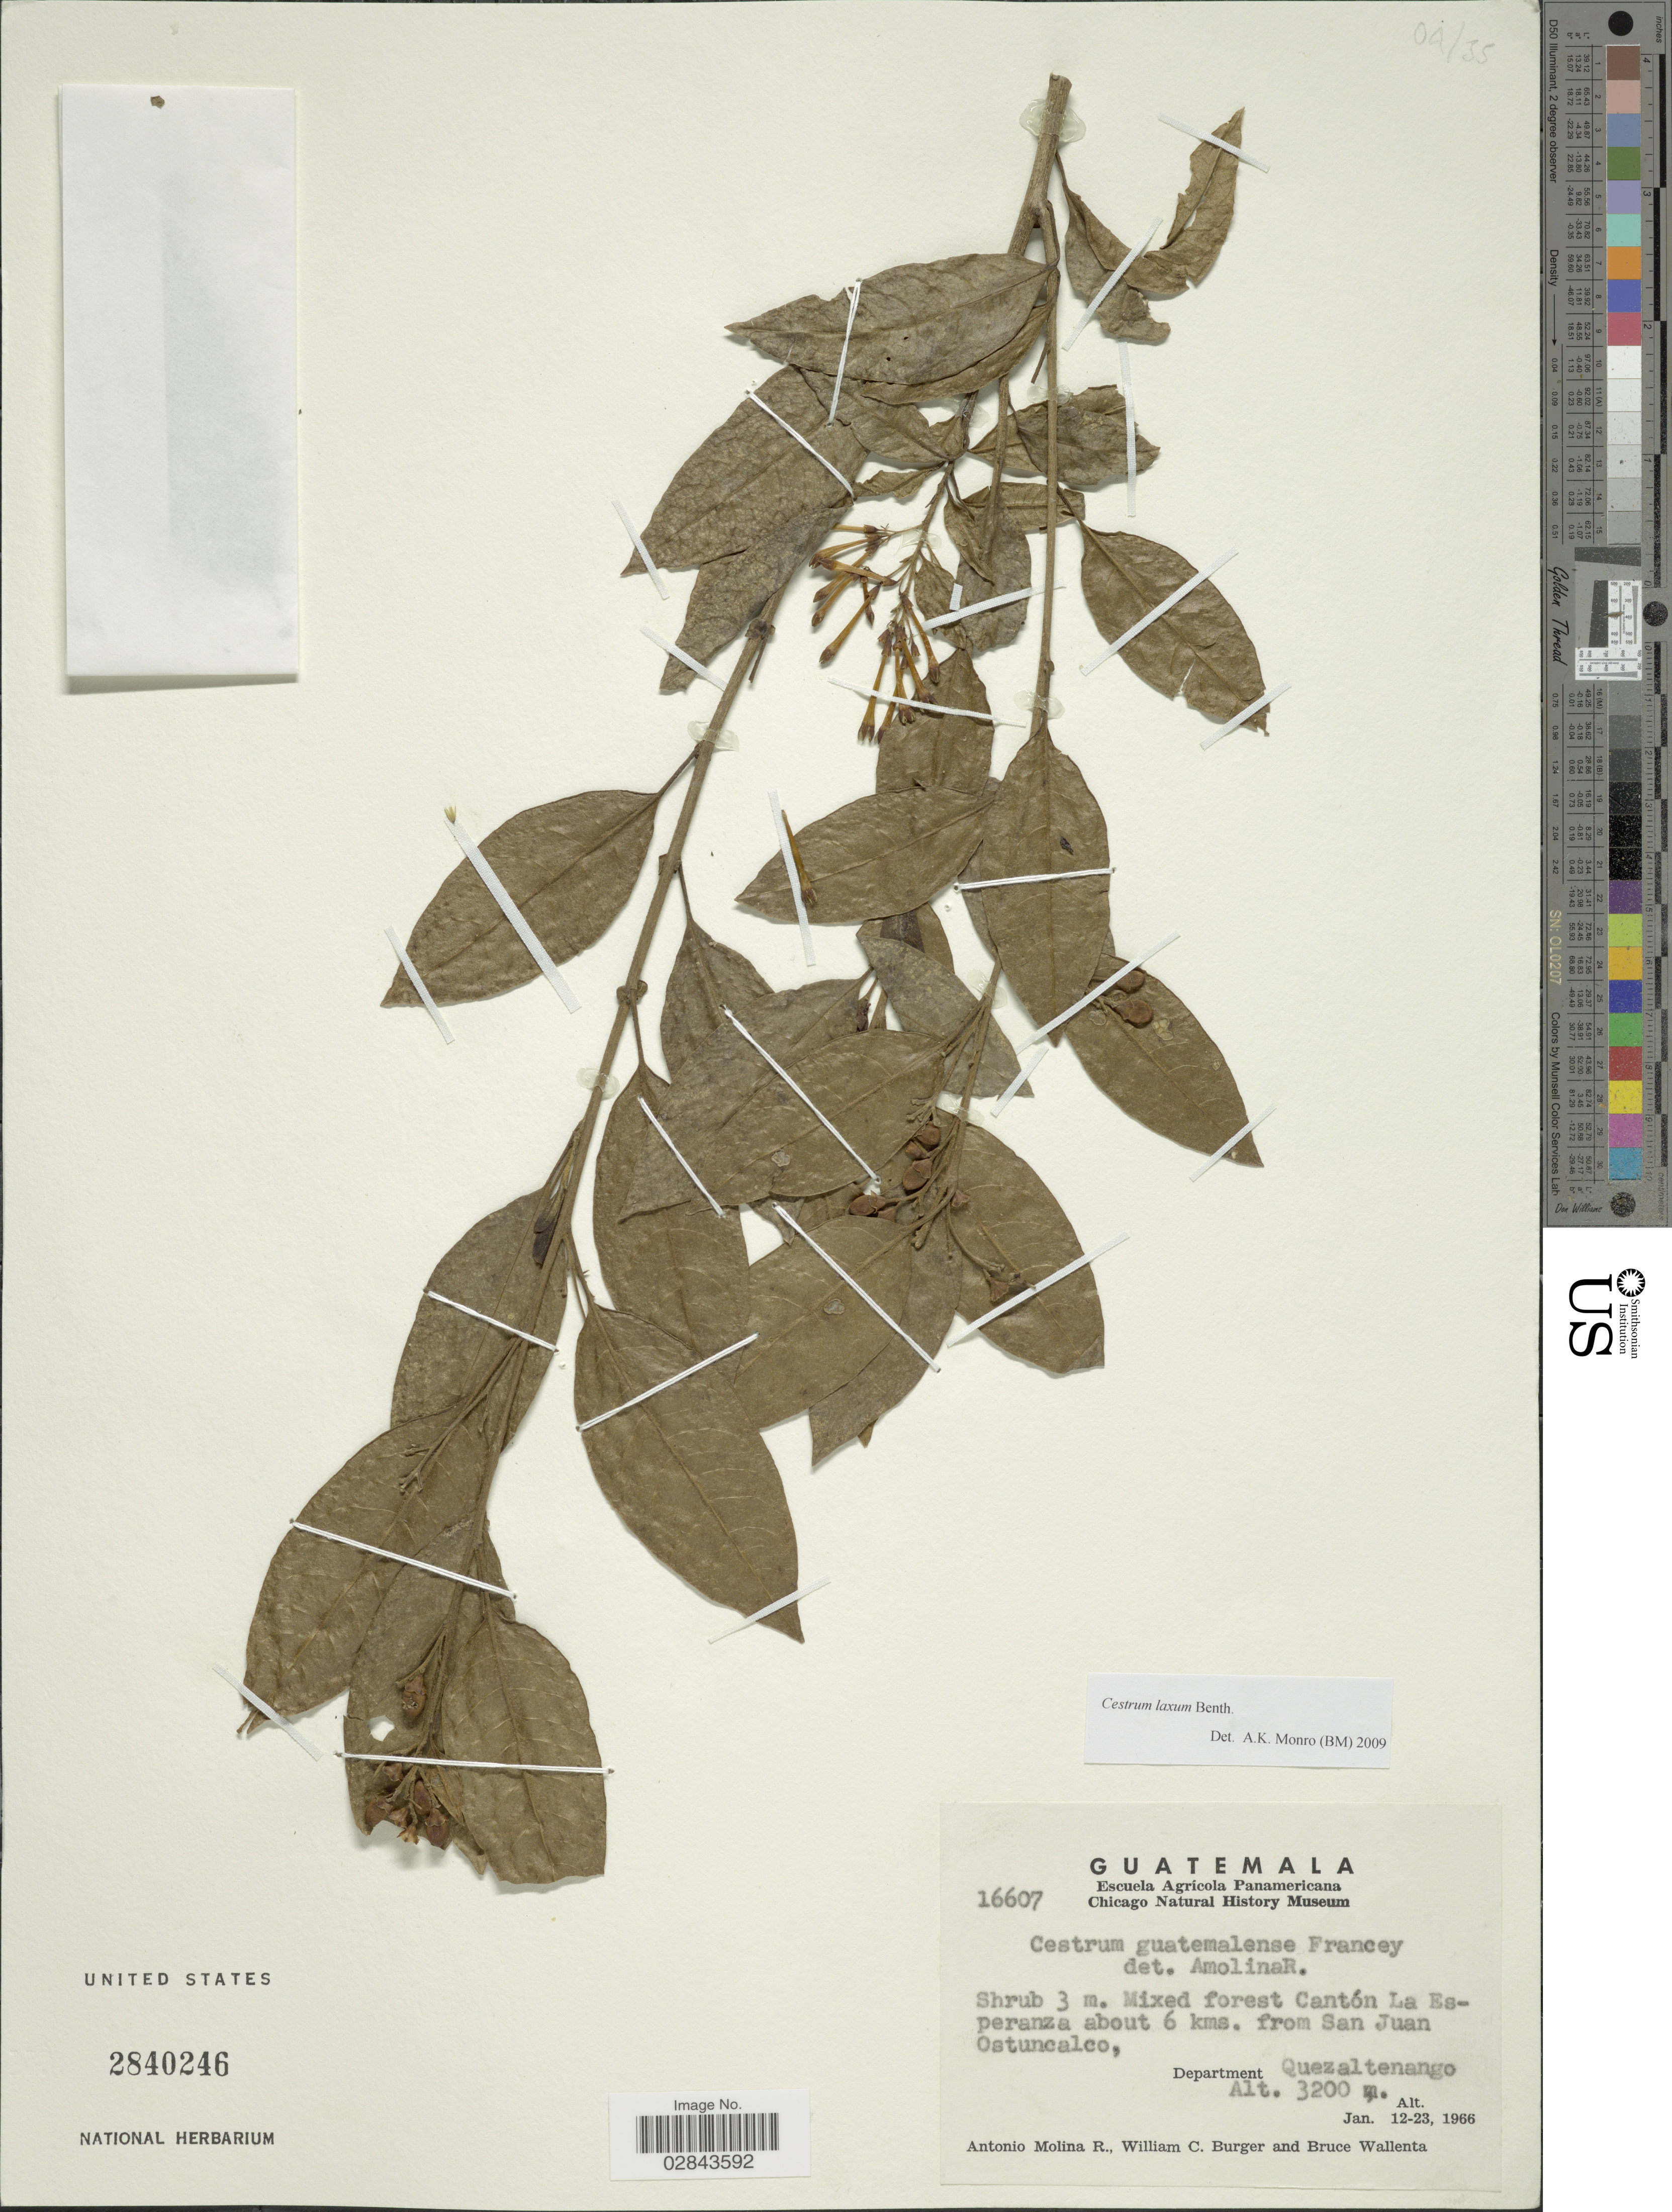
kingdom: Plantae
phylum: Tracheophyta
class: Magnoliopsida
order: Solanales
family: Solanaceae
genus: Cestrum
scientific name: Cestrum laxum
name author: Benth.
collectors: A. Molina R., W. Burger & B. Wallenta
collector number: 16607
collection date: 1966-01-12/1966-01-23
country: Guatemala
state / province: Quetzaltenango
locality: Mixed forest Cantón La Esperanza about 6 kms. from San Juan Ostuncalco, Department Quezaltenango.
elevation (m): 3200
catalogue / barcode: US 2840246